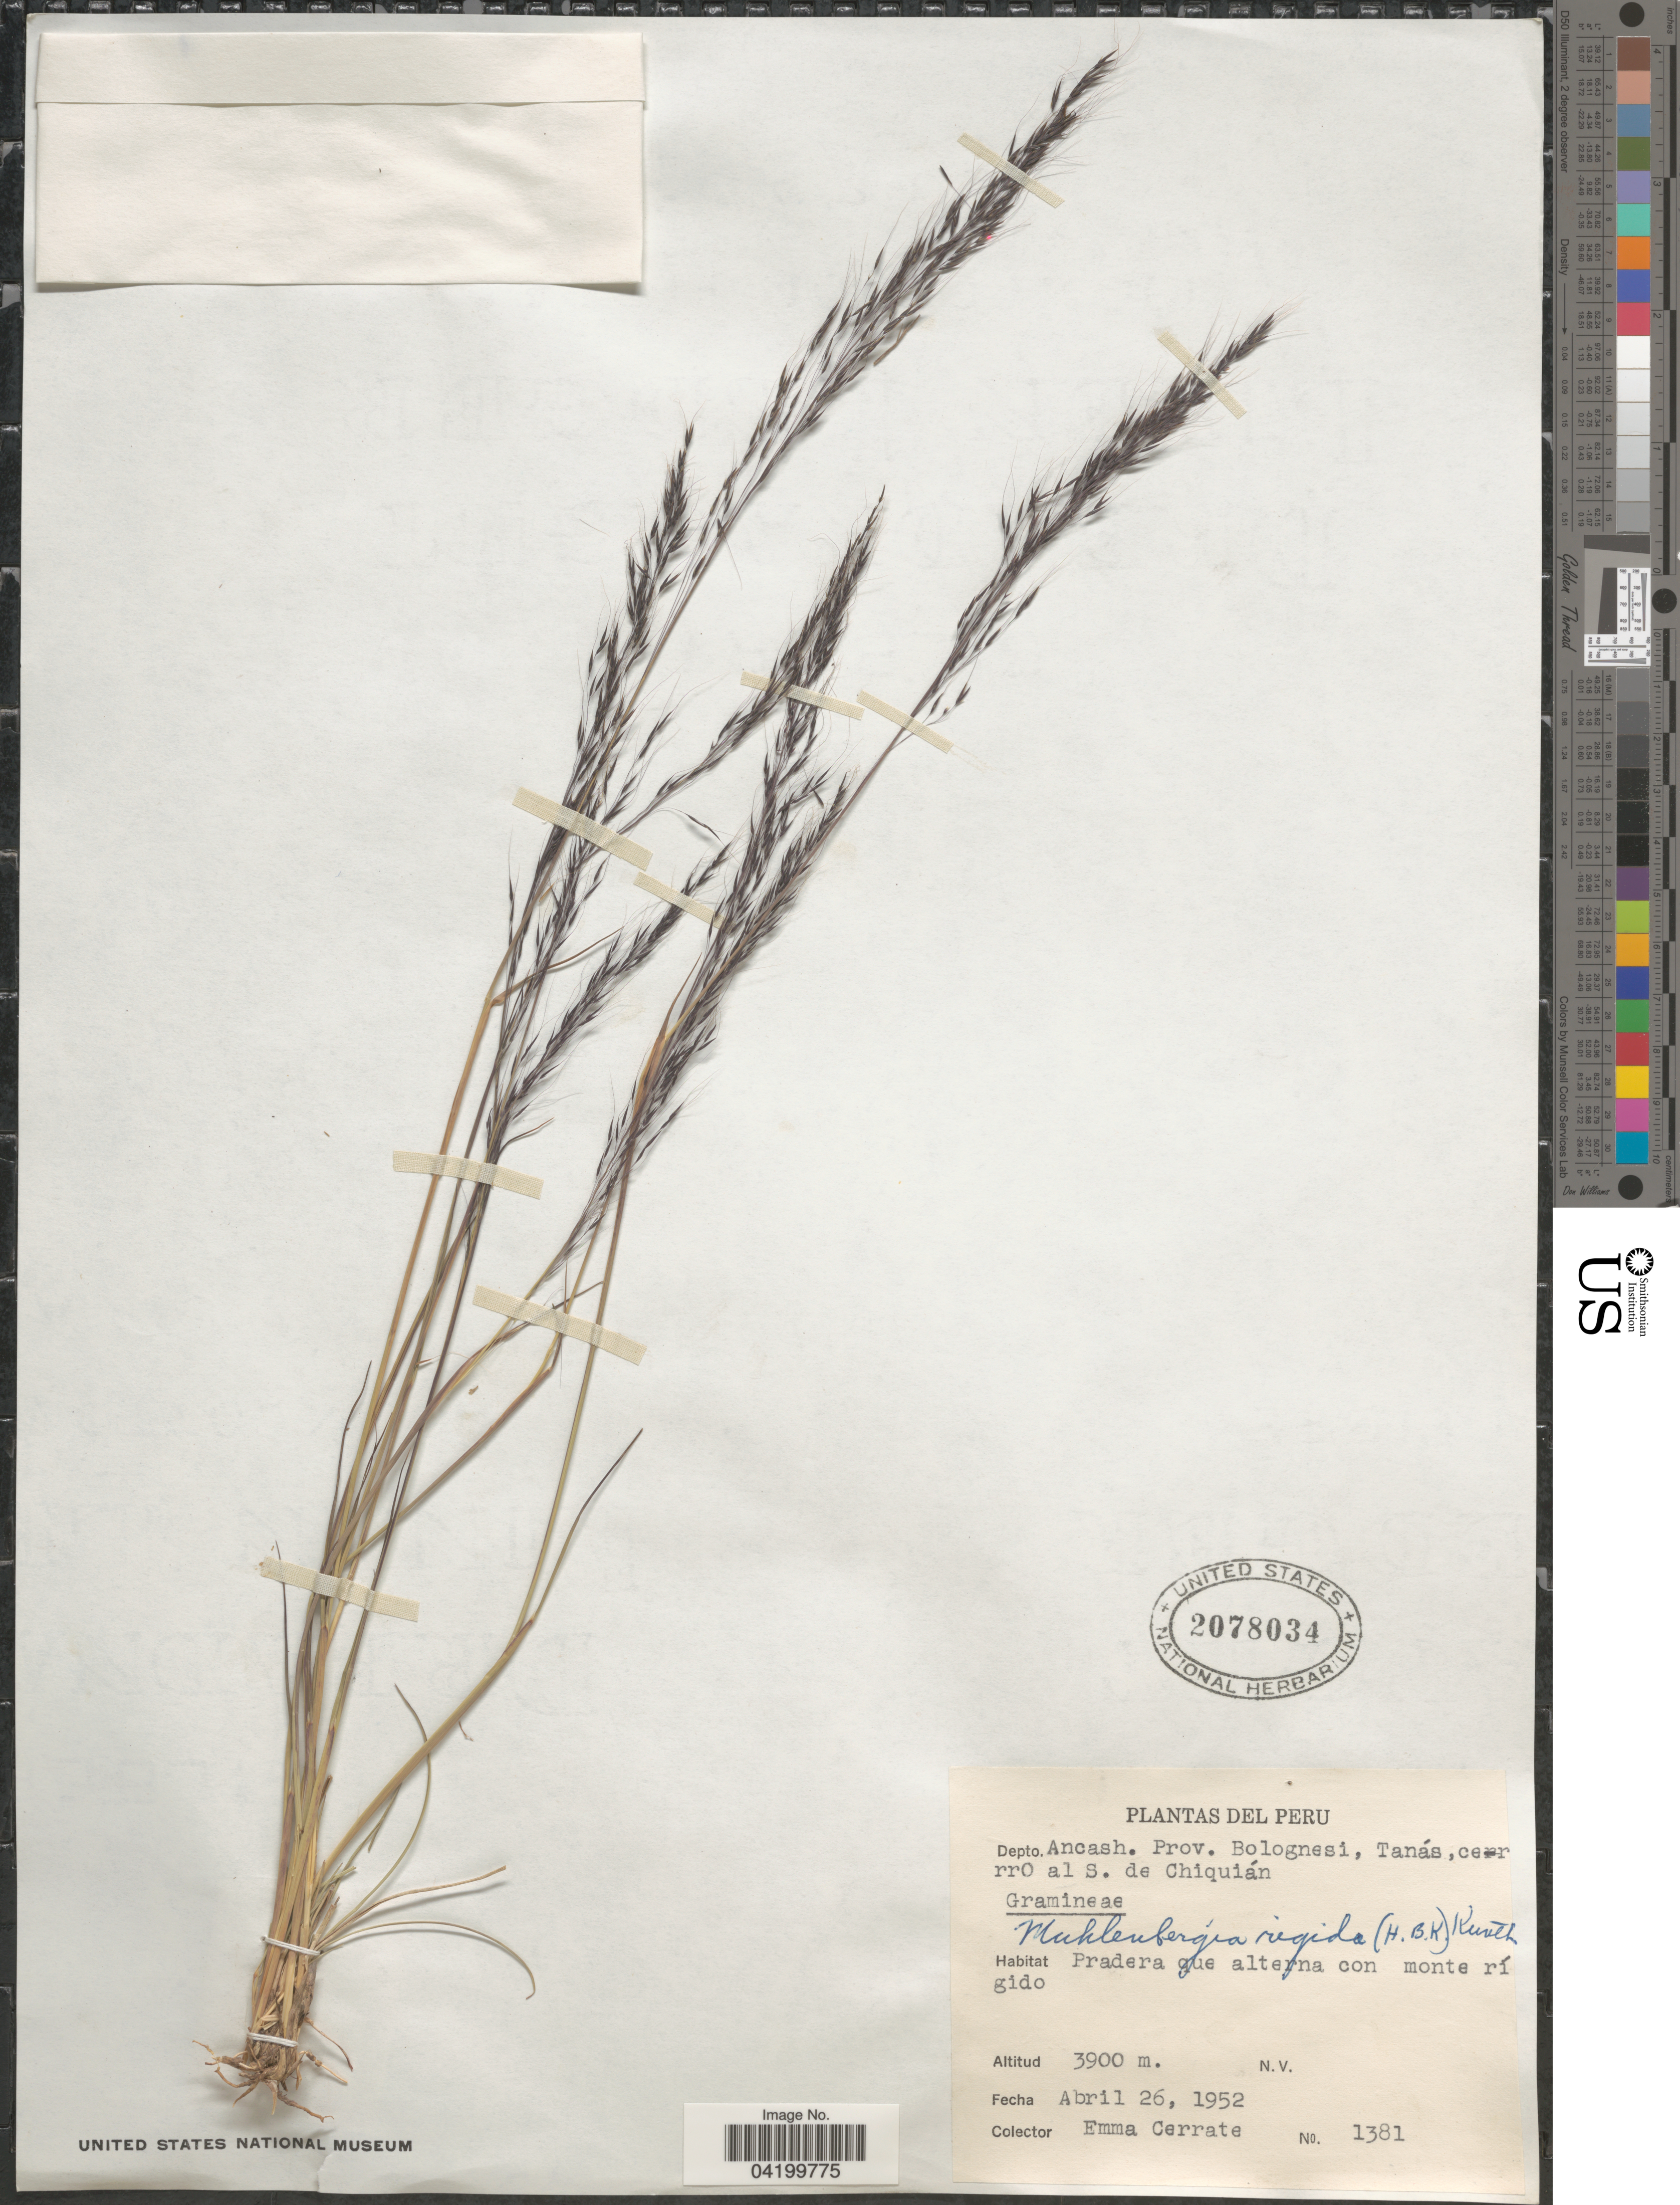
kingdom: Plantae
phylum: Tracheophyta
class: Liliopsida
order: Poales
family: Poaceae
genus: Muhlenbergia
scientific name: Muhlenbergia rigida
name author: (Kunth) Kunth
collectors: E. Cerrate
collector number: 1381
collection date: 1952-04-26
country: Peru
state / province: Ancash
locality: Depto. Ancash. Prov. Bolognesi, Tanás, cerro al S. de Chiquián.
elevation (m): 3900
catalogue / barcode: US 2078034